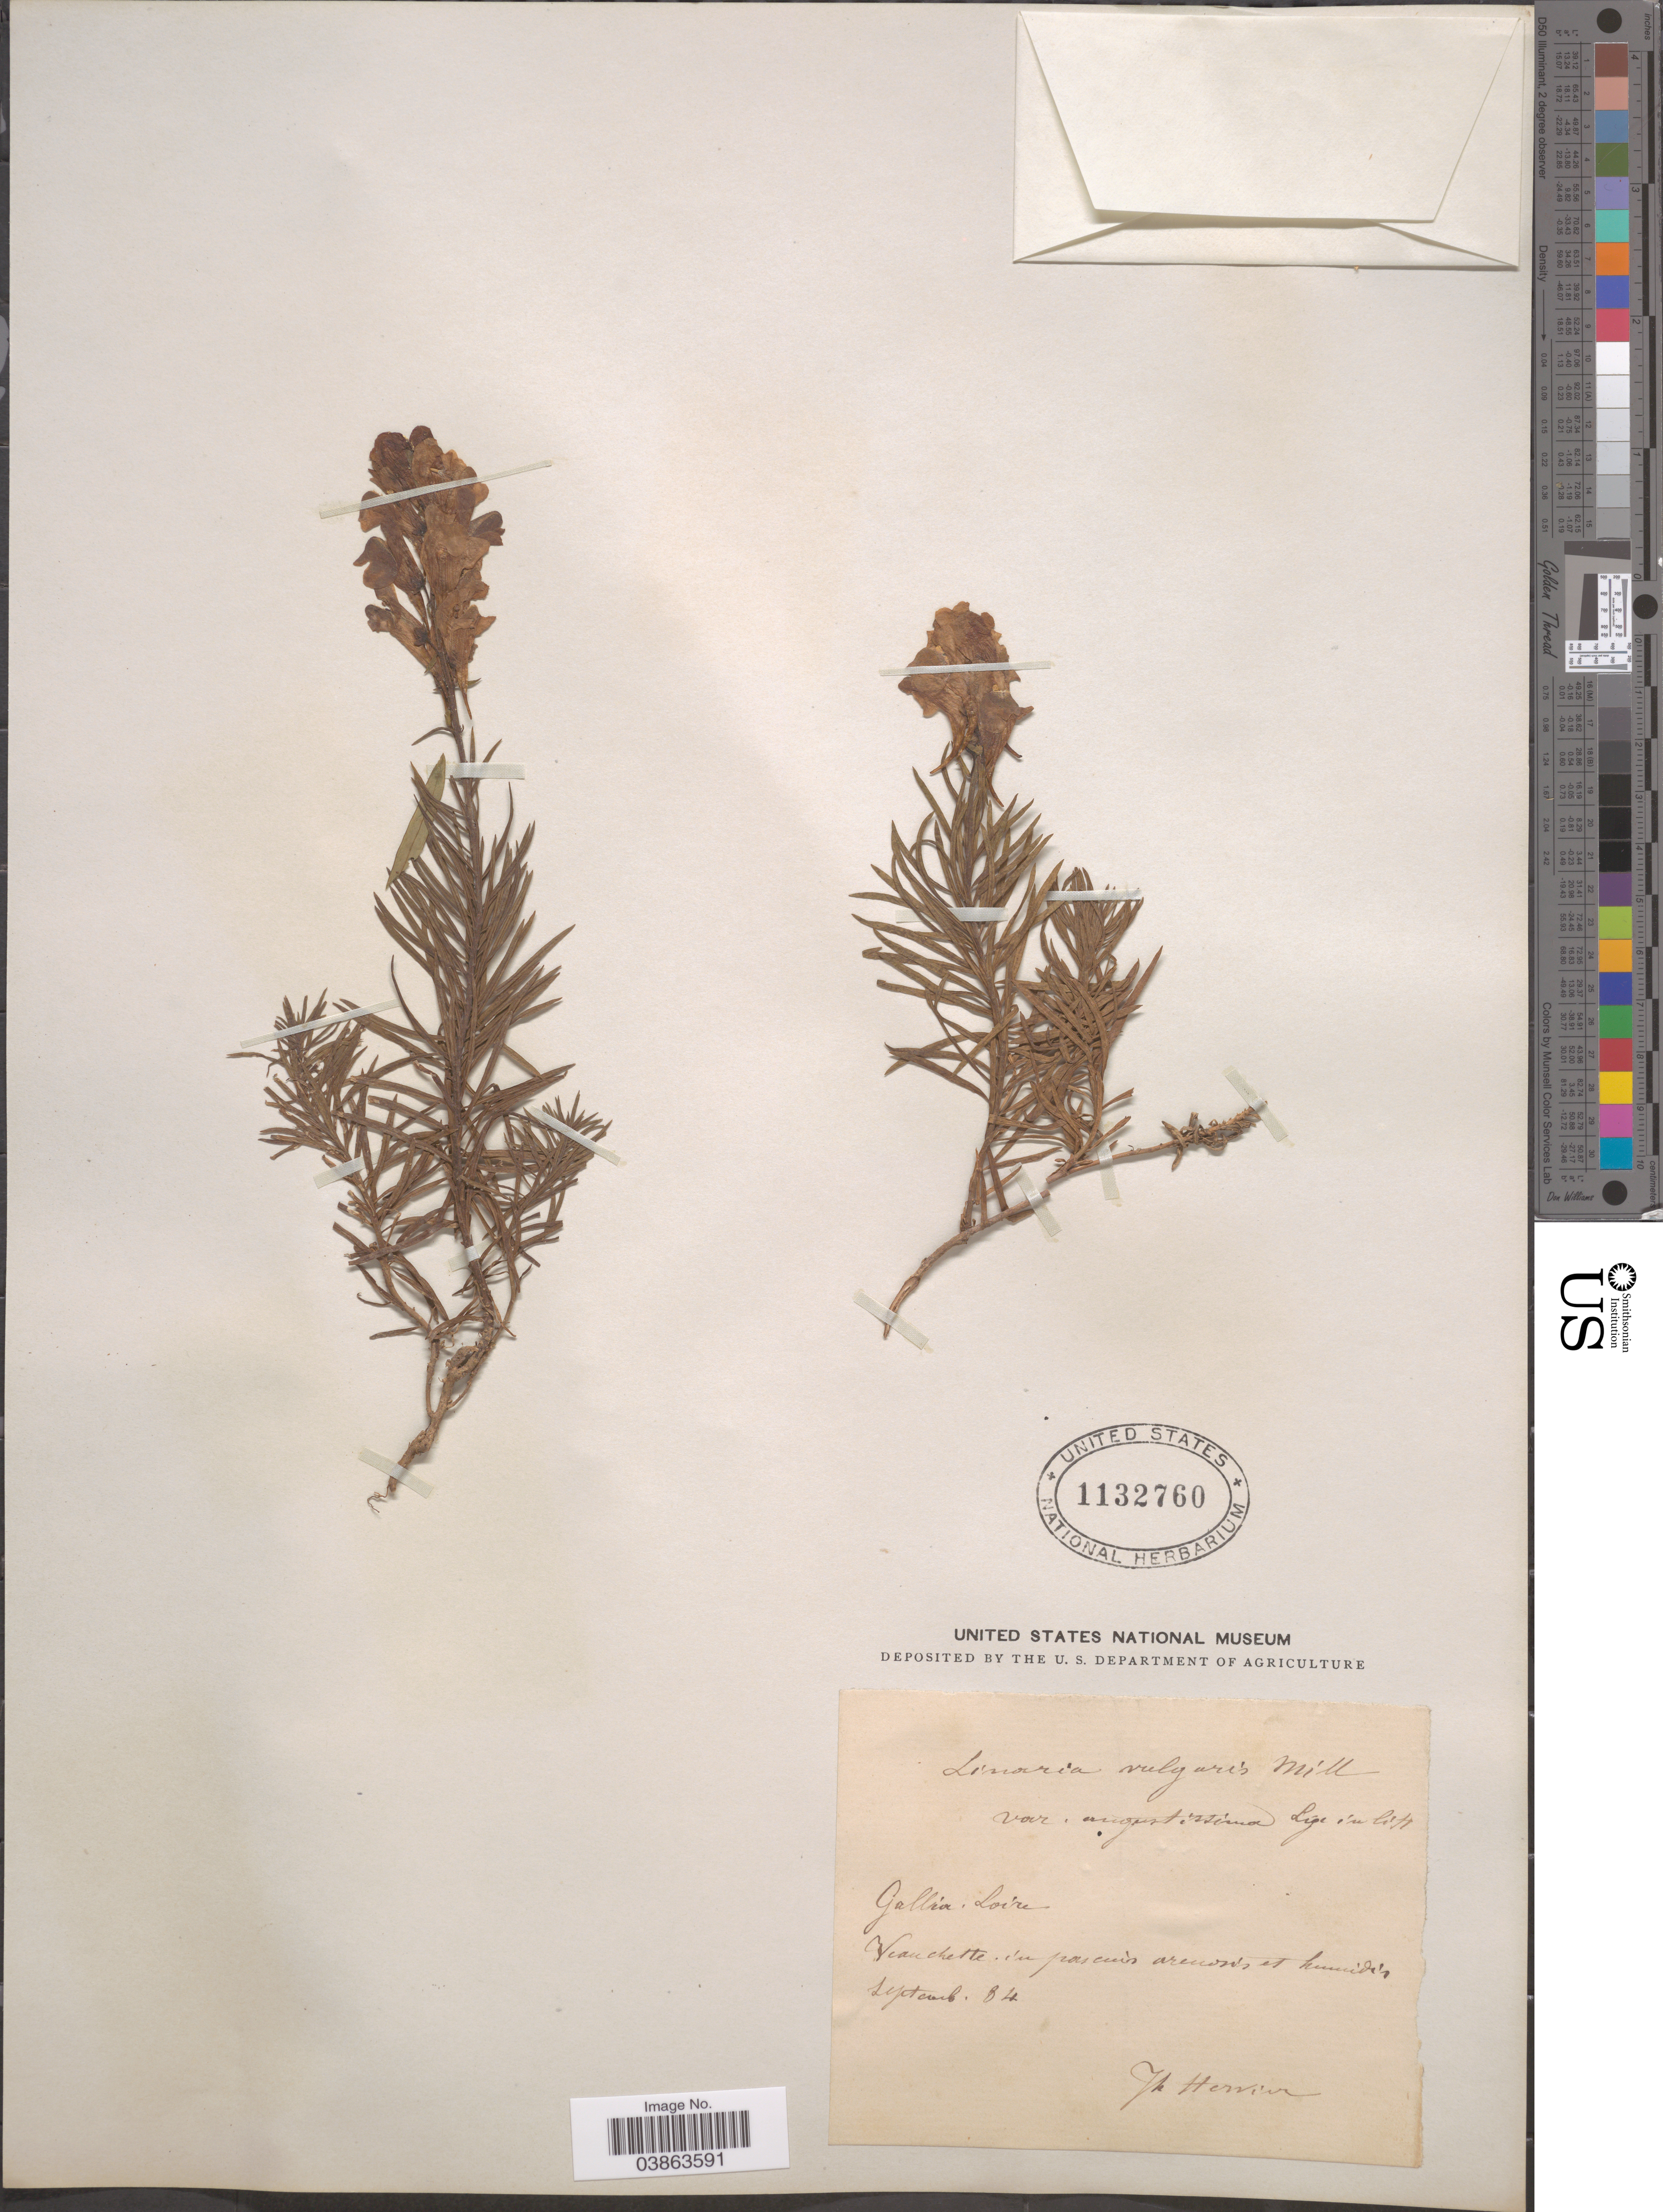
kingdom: Plantae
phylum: Tracheophyta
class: Magnoliopsida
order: Lamiales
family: Plantaginaceae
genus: Linaria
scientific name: Linaria vulgaris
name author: Mill.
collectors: T. Herrier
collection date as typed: Transcribed d/m/y: /9/84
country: France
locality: Gallia. Loire.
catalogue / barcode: US 1132760